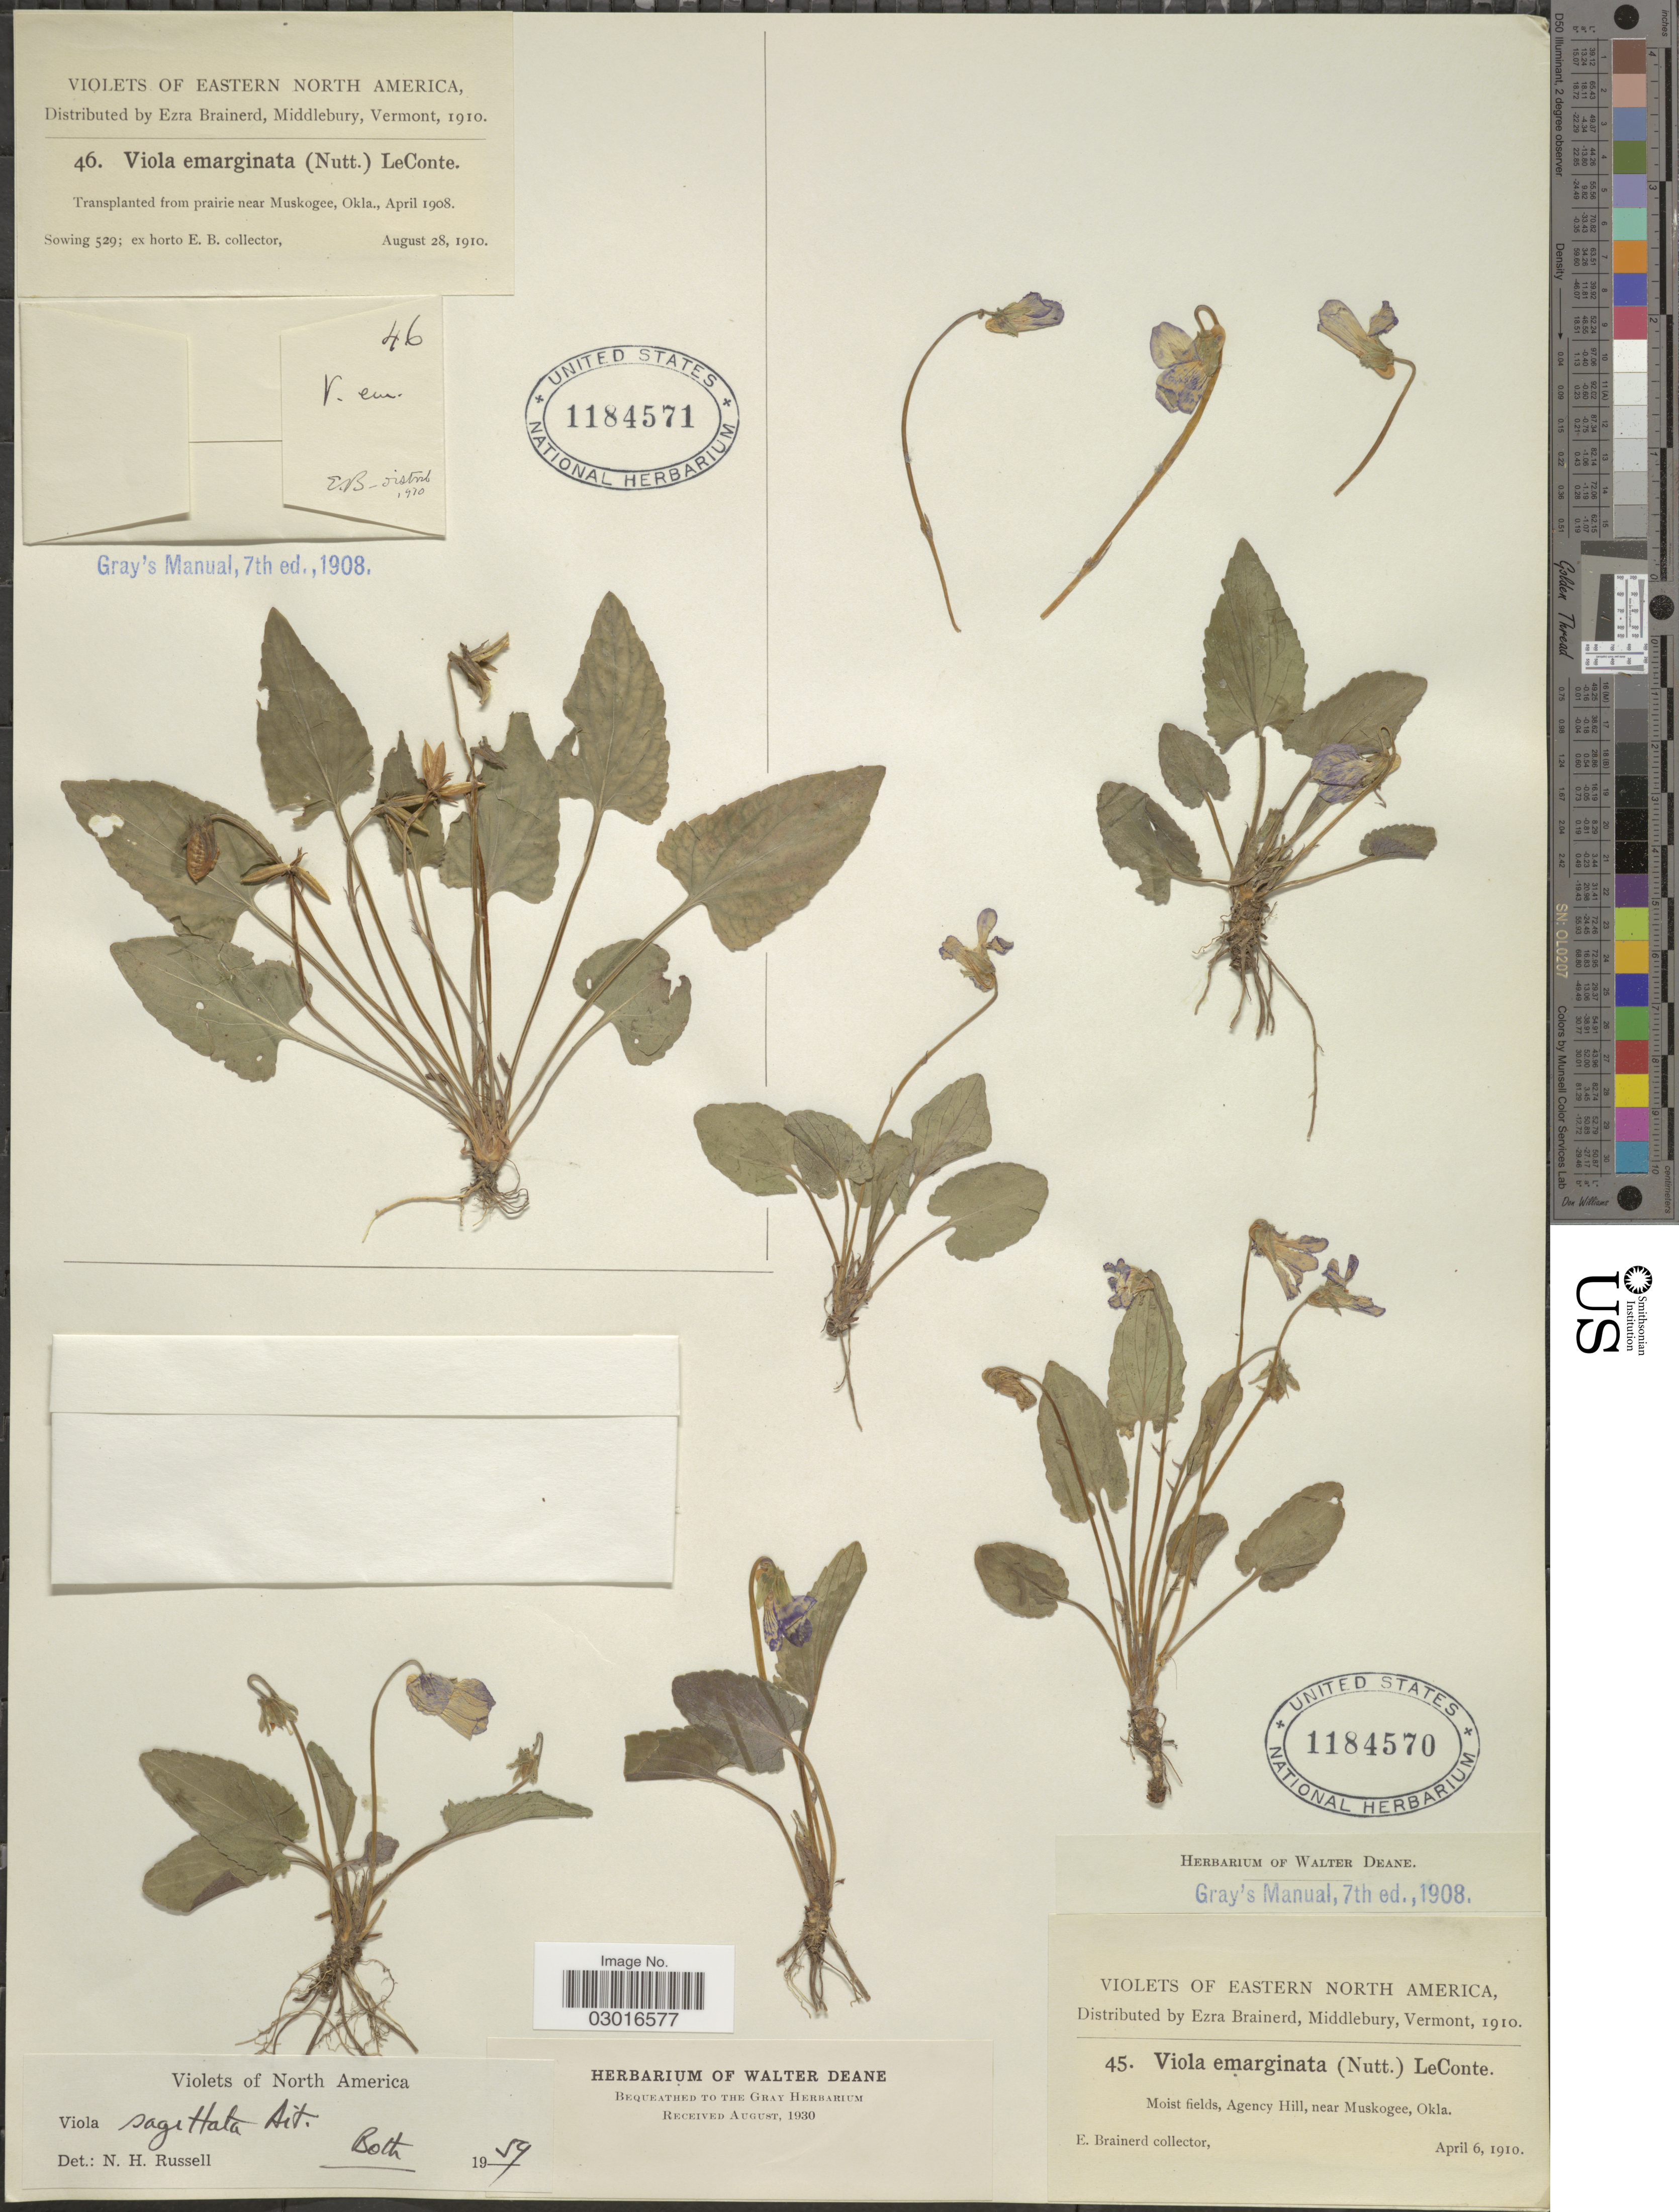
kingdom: Plantae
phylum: Tracheophyta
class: Magnoliopsida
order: Malpighiales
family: Violaceae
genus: Viola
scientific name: Viola sagittata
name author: Aiton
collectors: E. Brainerd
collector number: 45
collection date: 1910-04-06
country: United States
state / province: Oklahoma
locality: Eastern North America. Moist fields, Agency Hill, near Muskogee.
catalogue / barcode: US 1184570